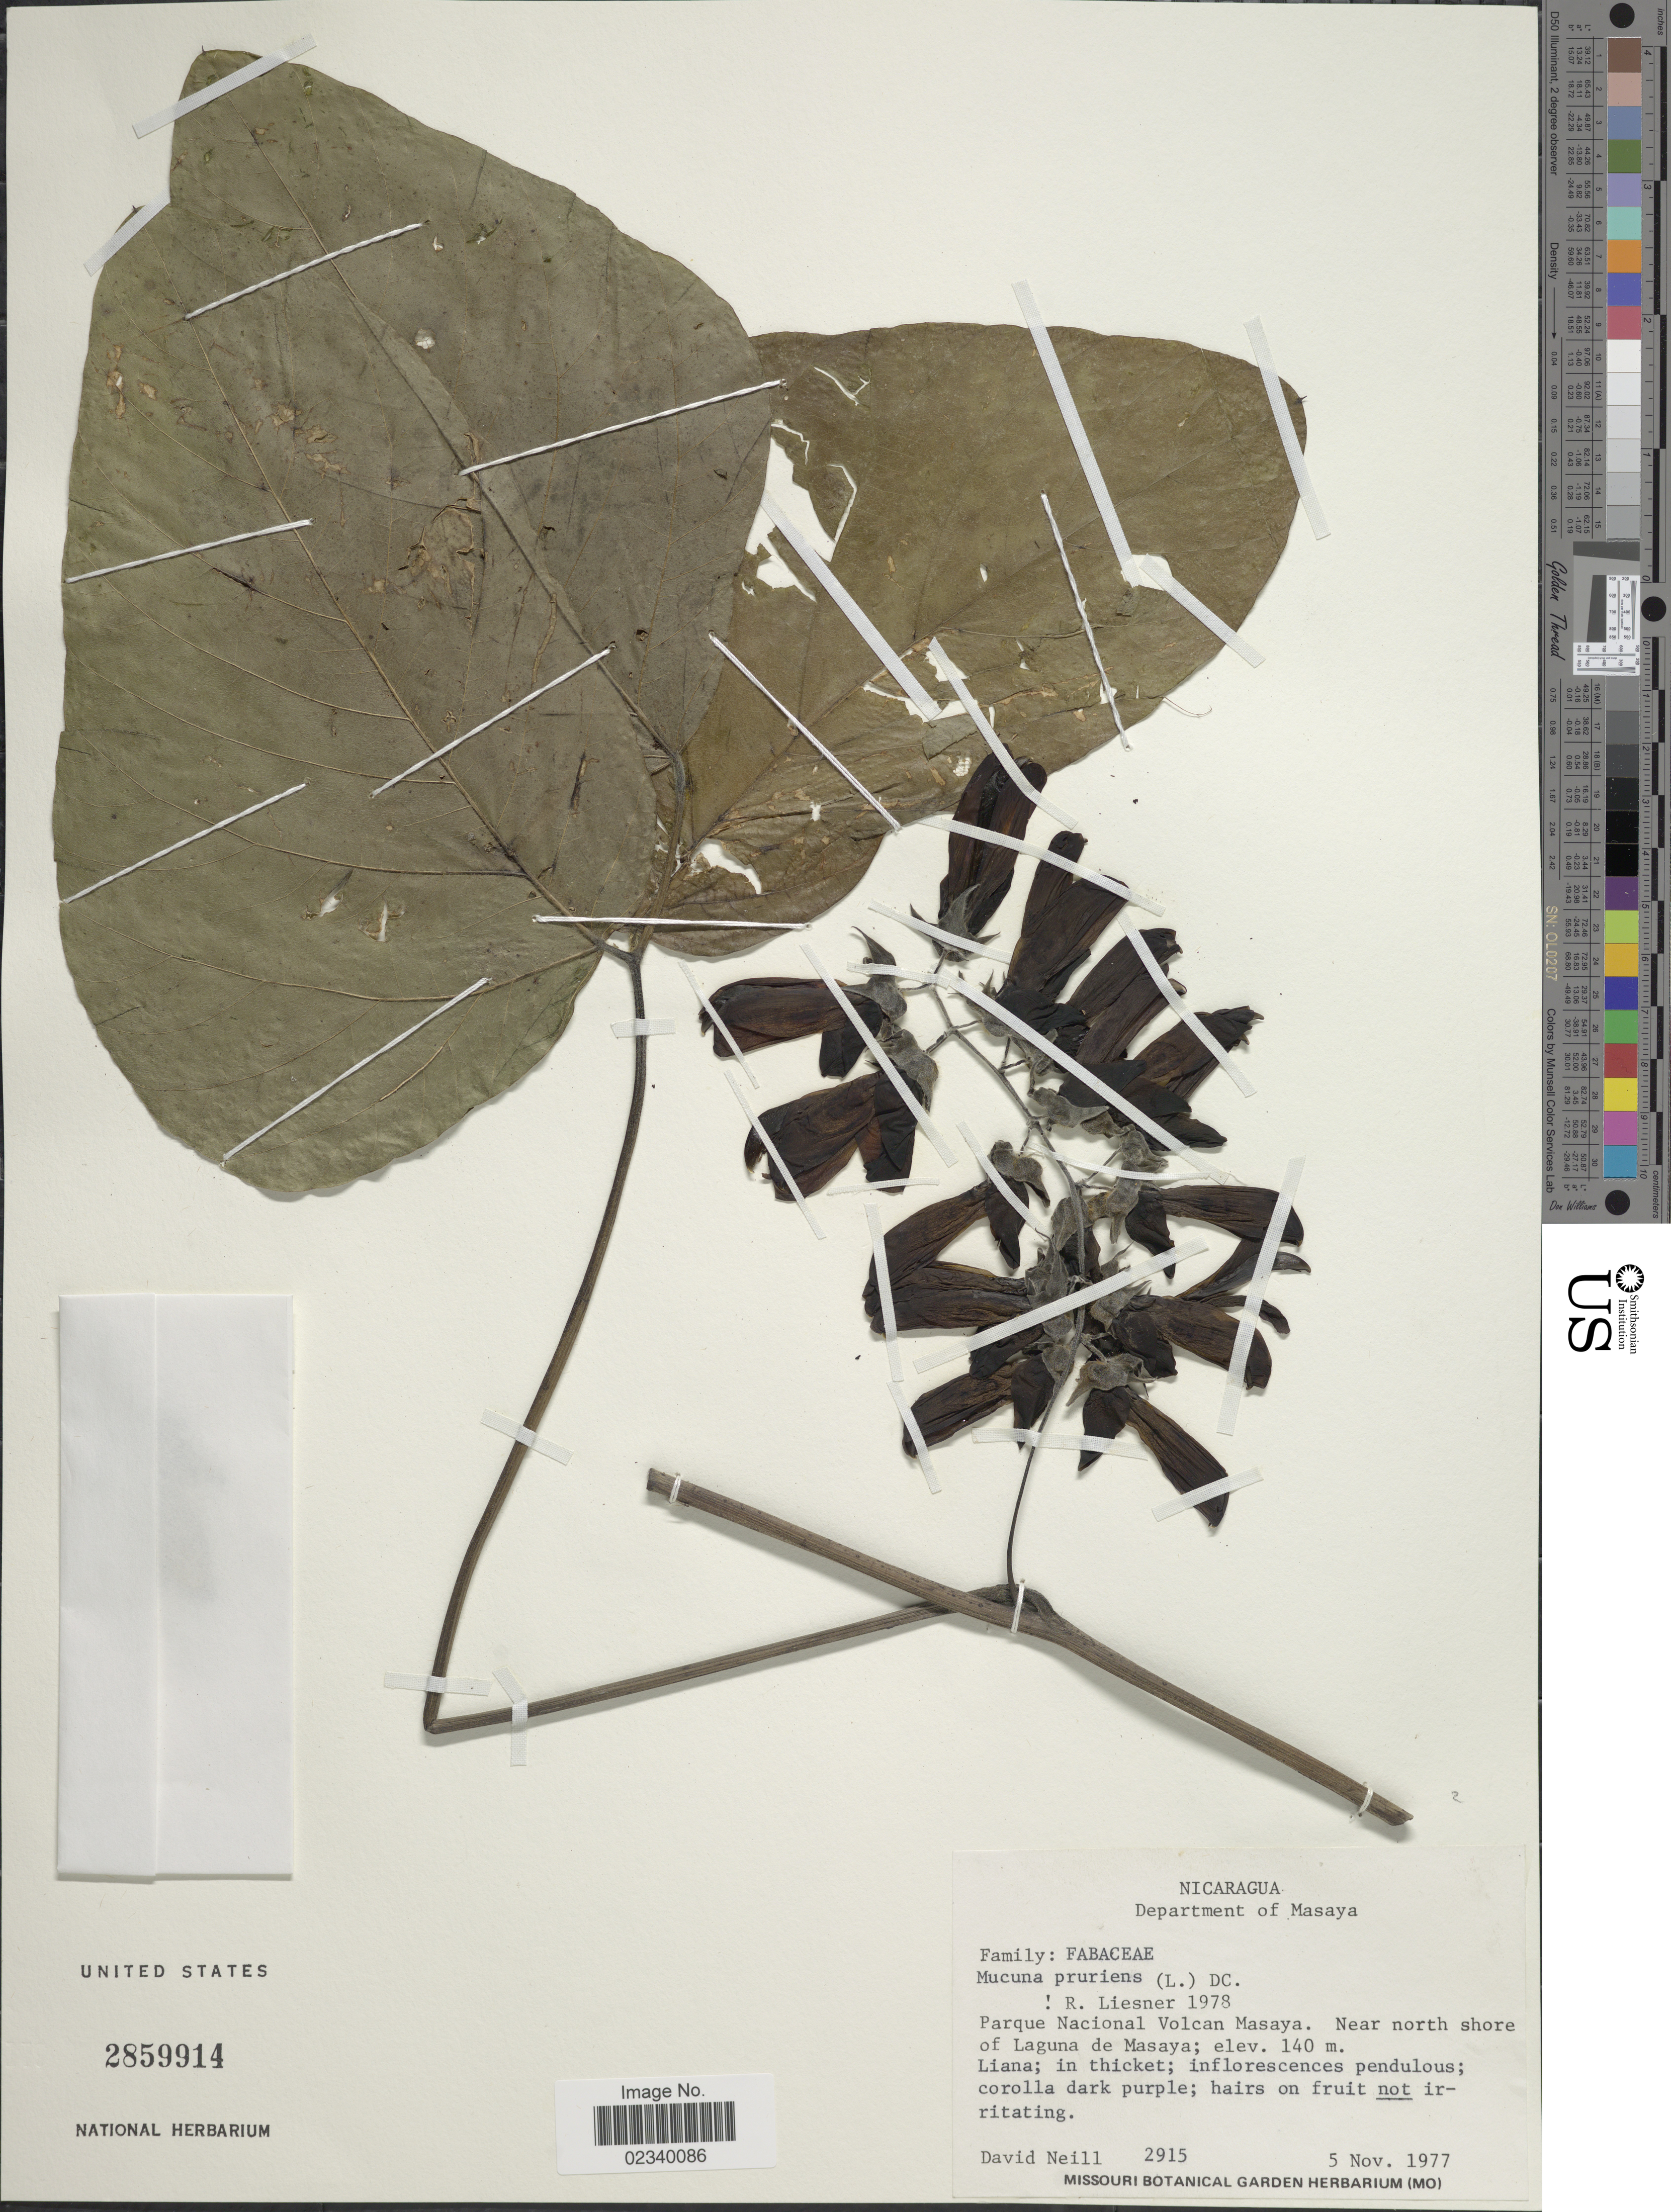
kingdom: Plantae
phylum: Tracheophyta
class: Magnoliopsida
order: Fabales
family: Fabaceae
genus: Mucuna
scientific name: Mucuna pruriens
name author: (L.) DC.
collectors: D. A. Neill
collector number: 2915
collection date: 1977-11-05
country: Nicaragua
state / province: Masaya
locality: Department of Masaya. Parque Nacional Volcan Masaya. Near north shore of Laguna de Masaya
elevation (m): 140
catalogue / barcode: US 2859914